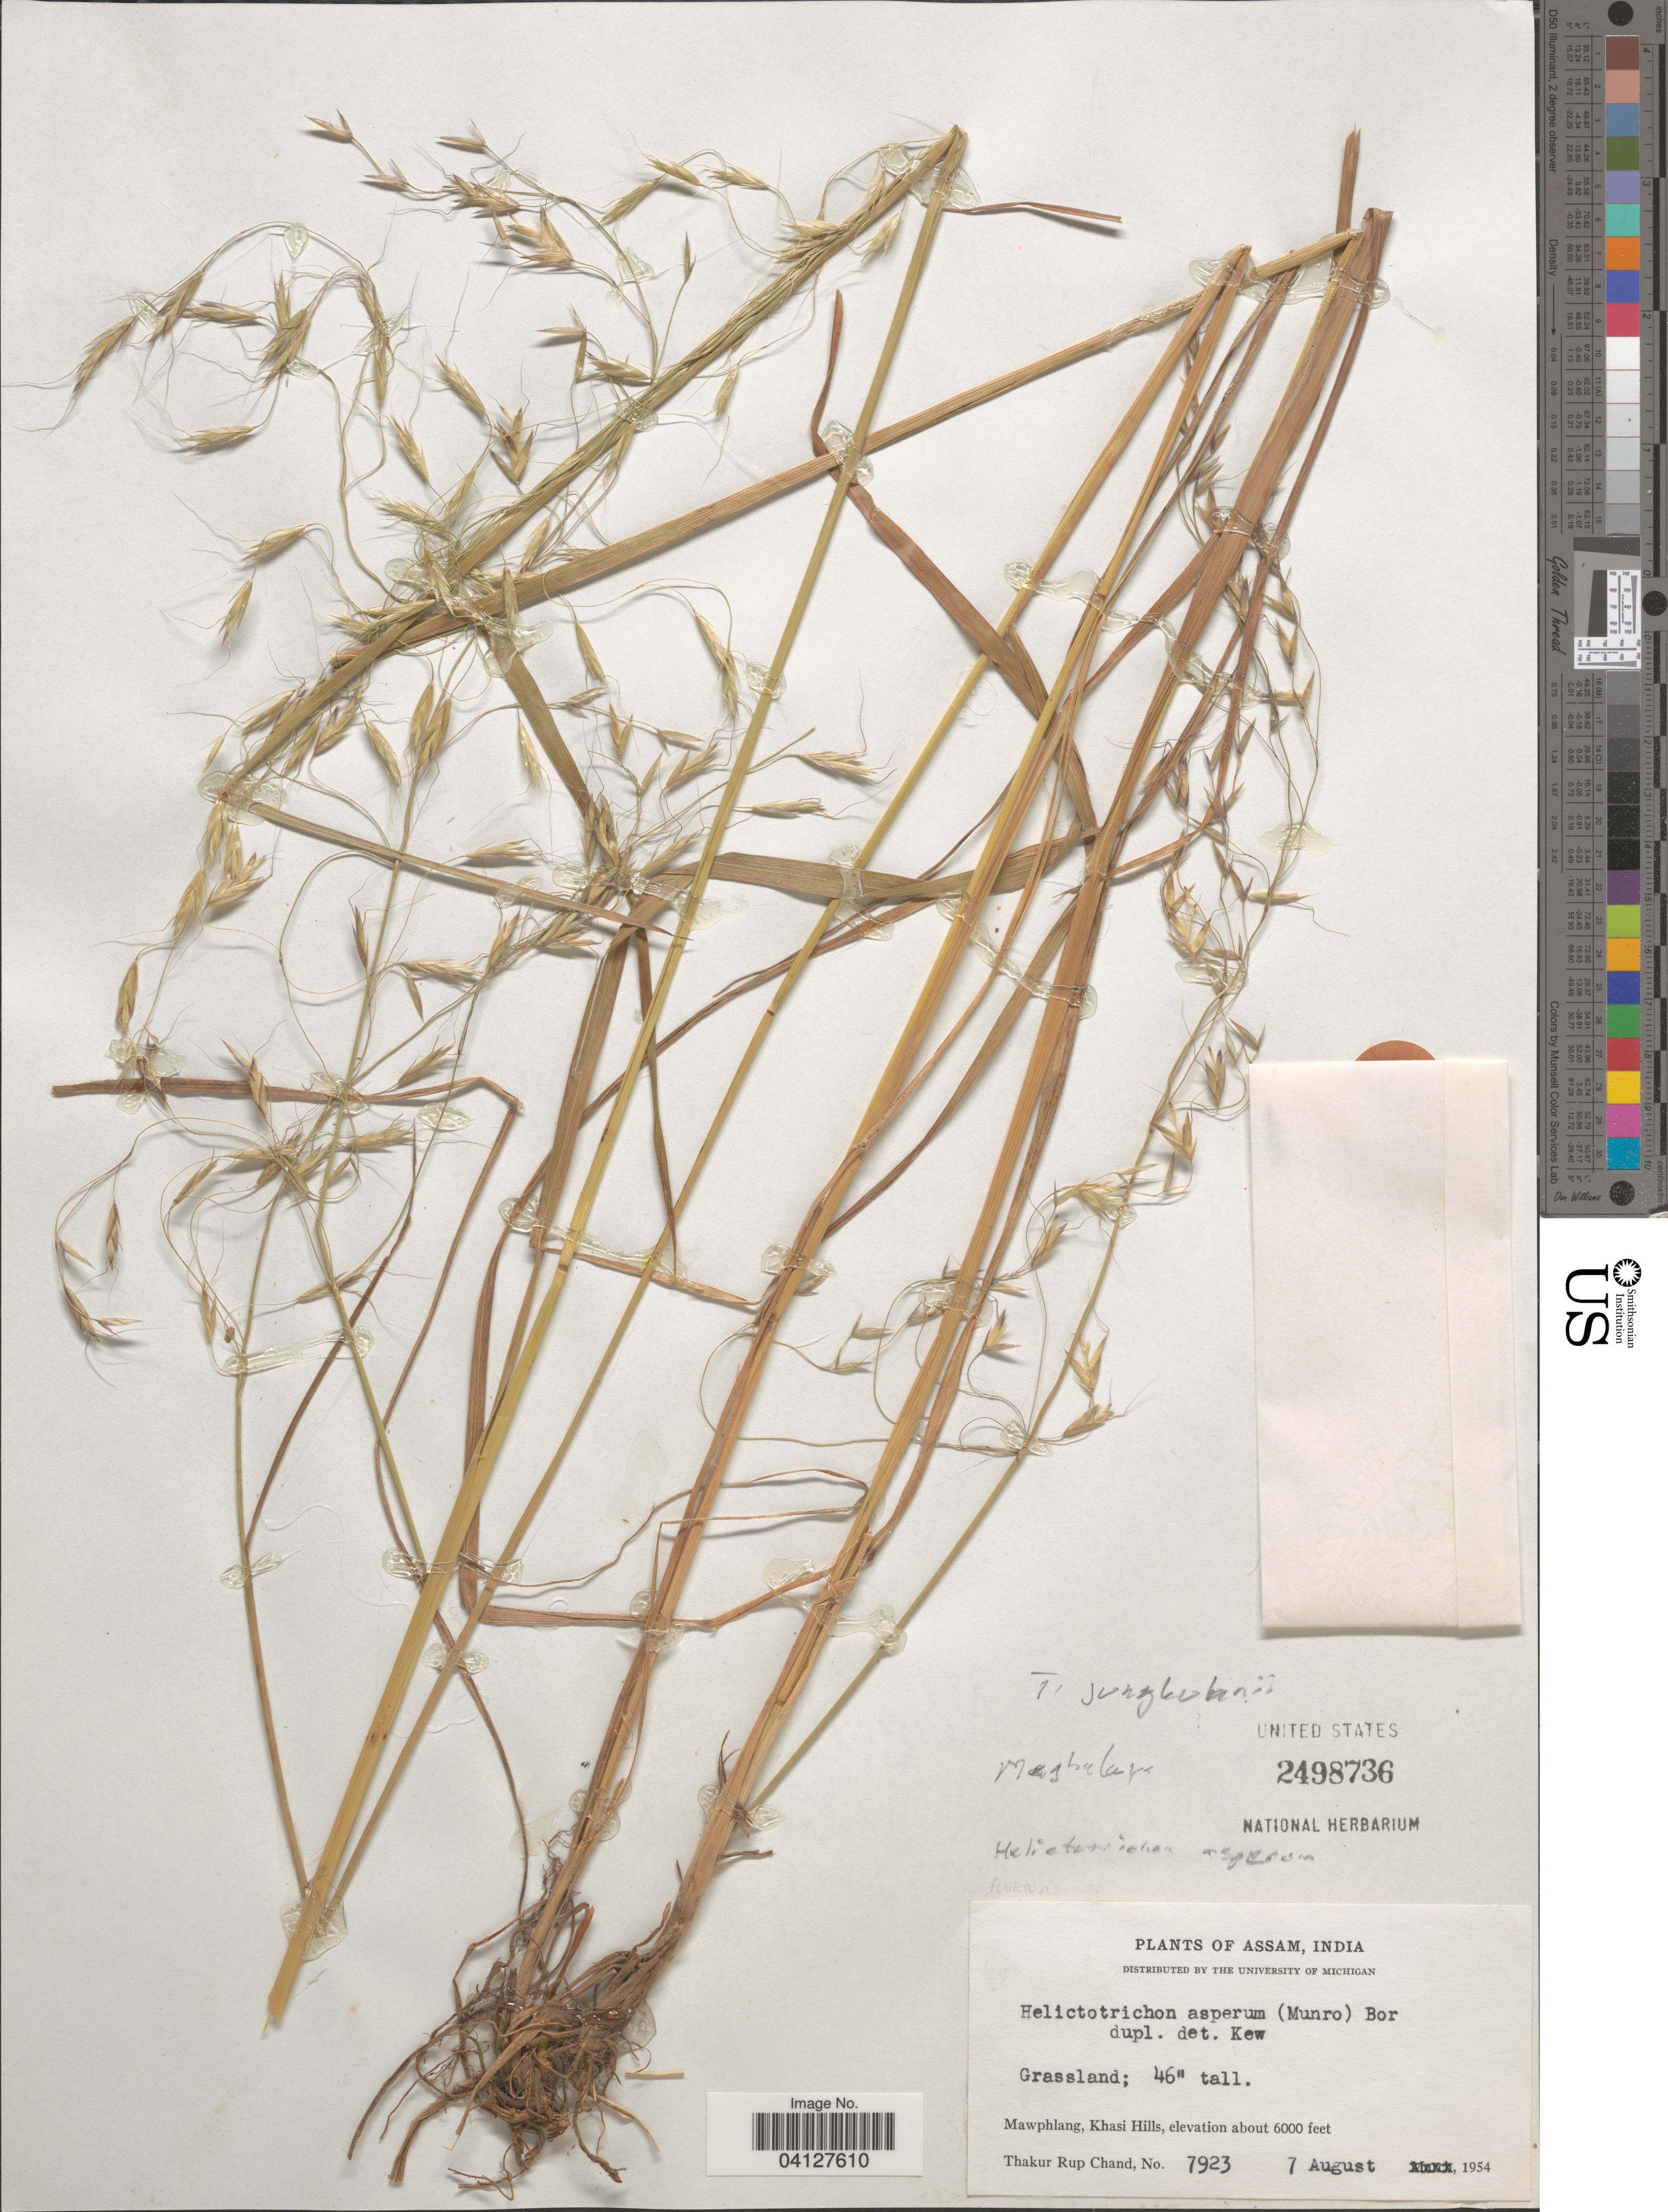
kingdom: Plantae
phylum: Tracheophyta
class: Liliopsida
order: Poales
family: Poaceae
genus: Helictotrichon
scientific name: Helictotrichon asperum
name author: (Munro ex Thwaites) Bor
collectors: T. R. Chand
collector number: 7923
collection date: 1954-08-07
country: India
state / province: Assam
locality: Mawphlang, Khasi Hills.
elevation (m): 1829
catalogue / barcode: US 2498736